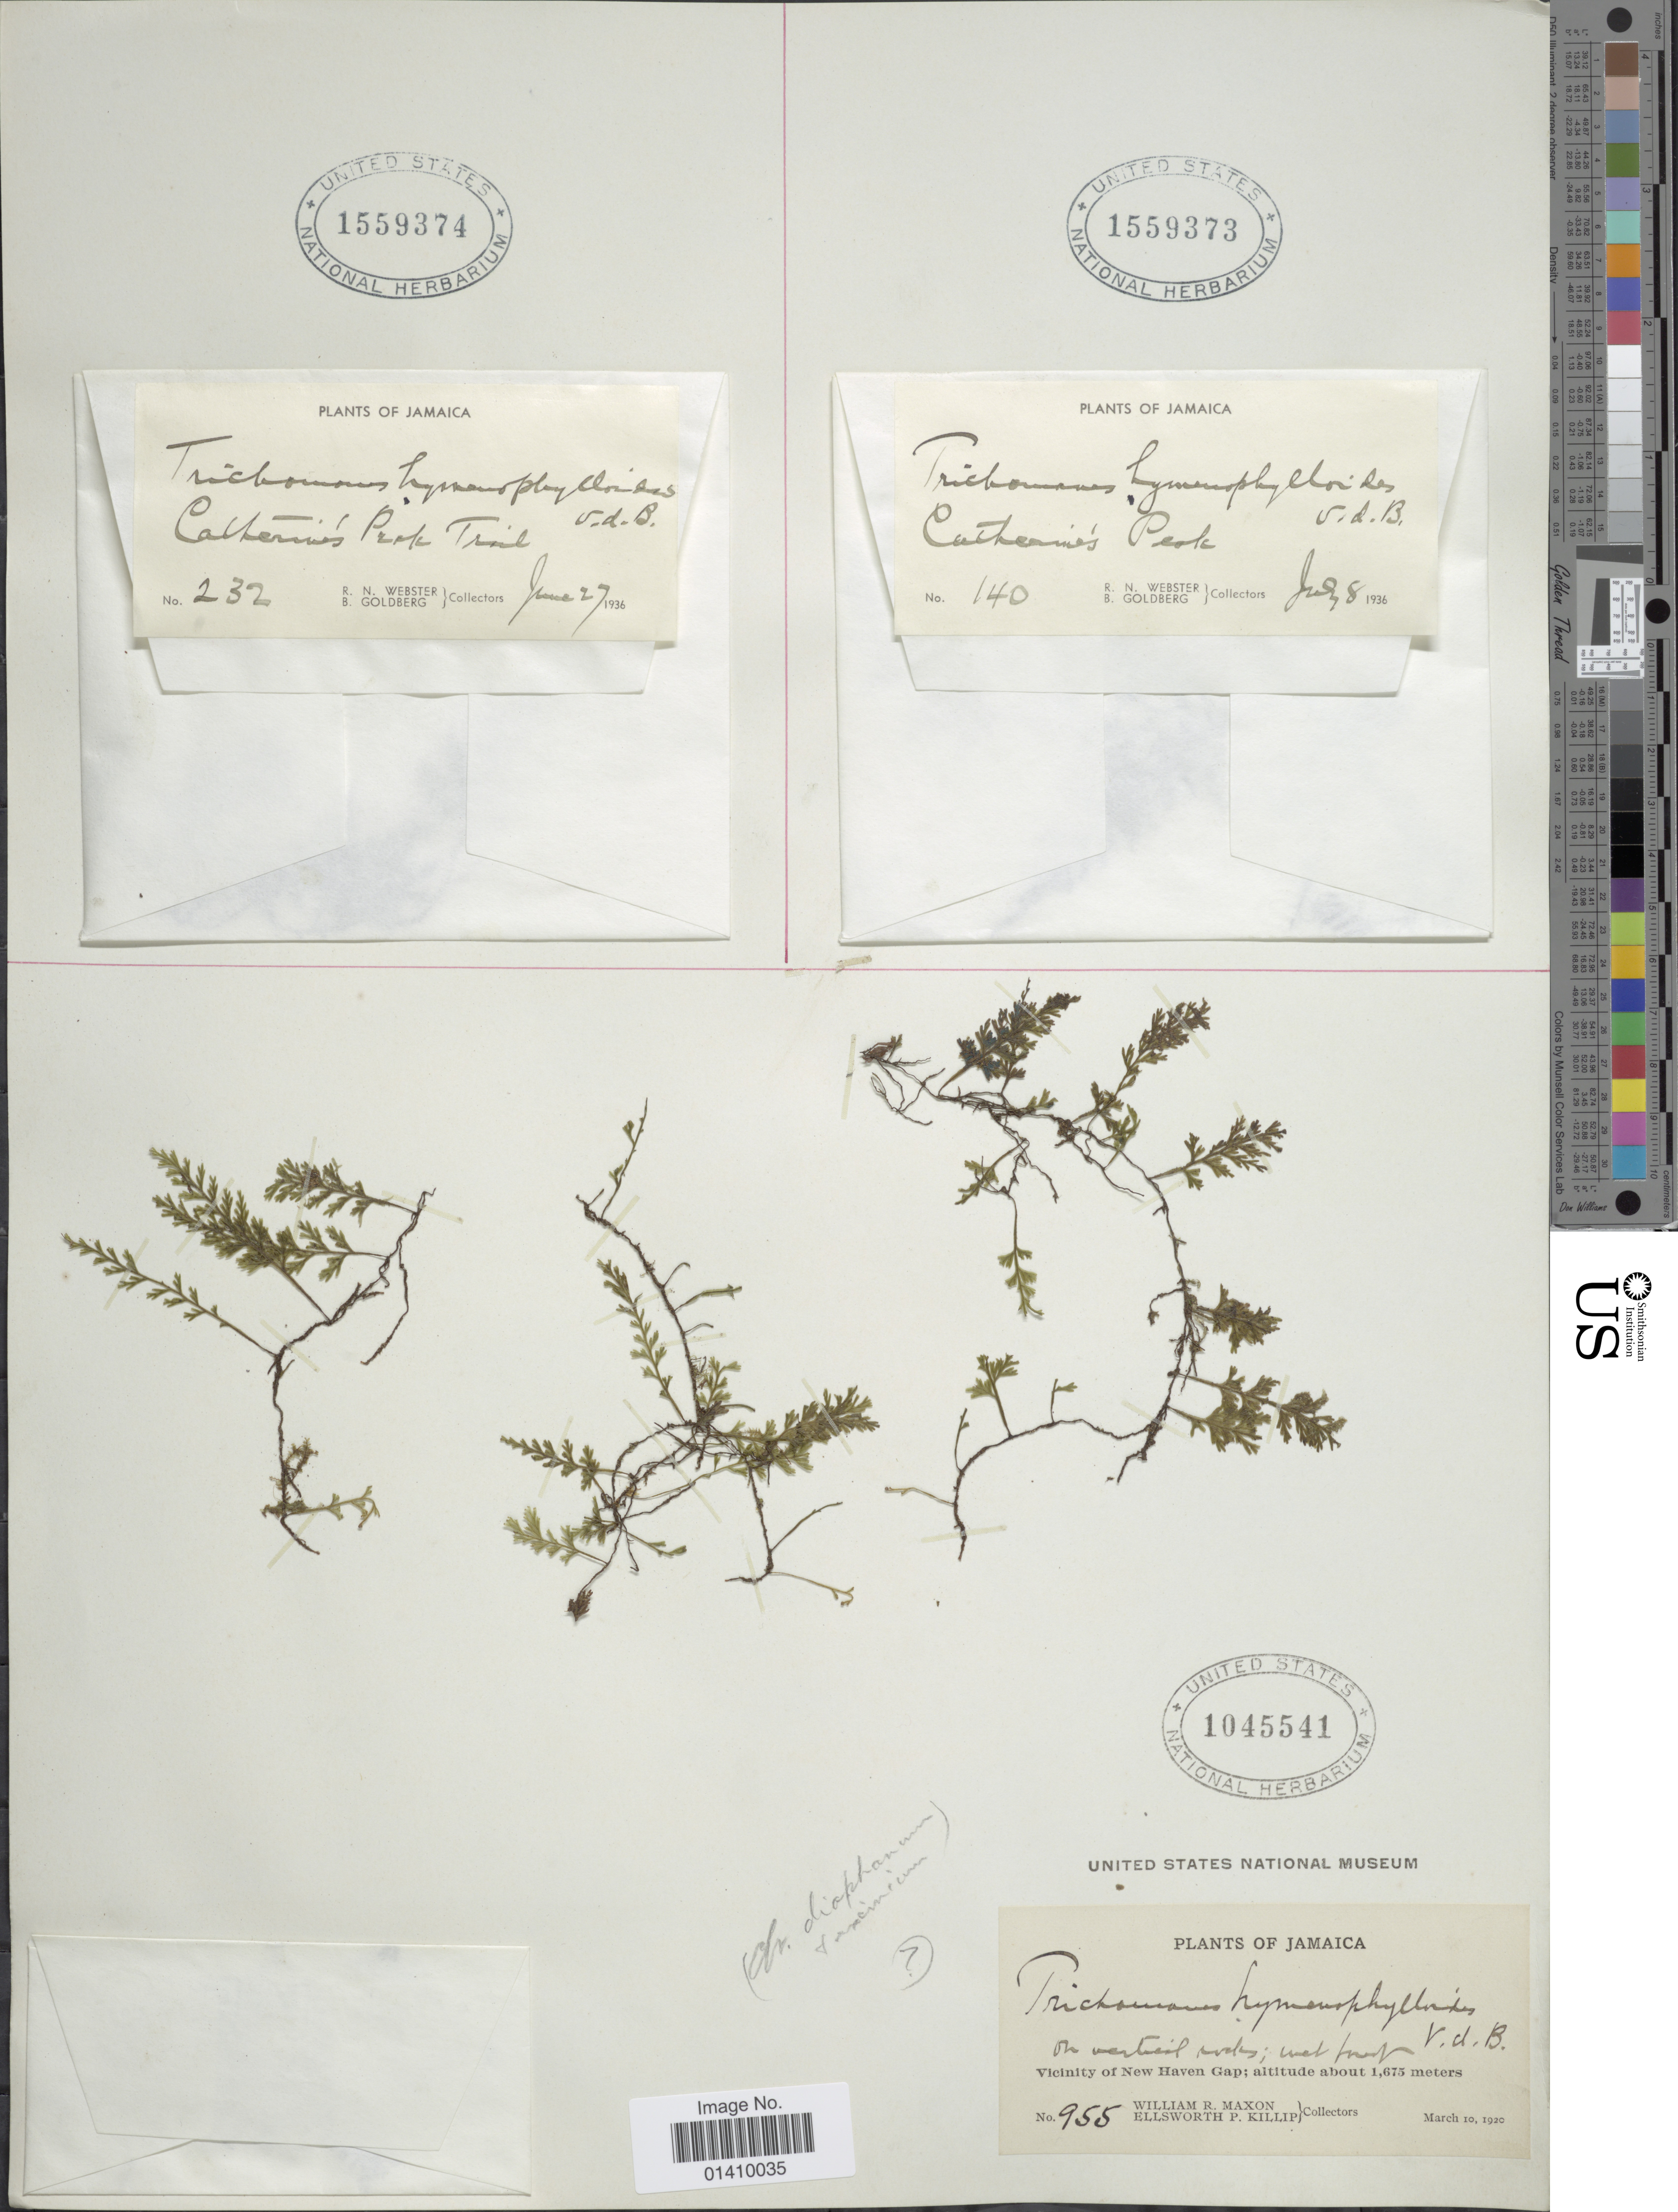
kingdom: Plantae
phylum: Tracheophyta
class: Polypodiopsida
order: Hymenophyllales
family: Hymenophyllaceae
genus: Polyphlebium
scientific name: Polyphlebium hymenophylloides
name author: (Bosch) Ebihara & Dubuisson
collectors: R. N. Webster & B. Goldberg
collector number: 232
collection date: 1936-06-27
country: Jamaica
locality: Catherine's Peak trail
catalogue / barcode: US 1559374-2